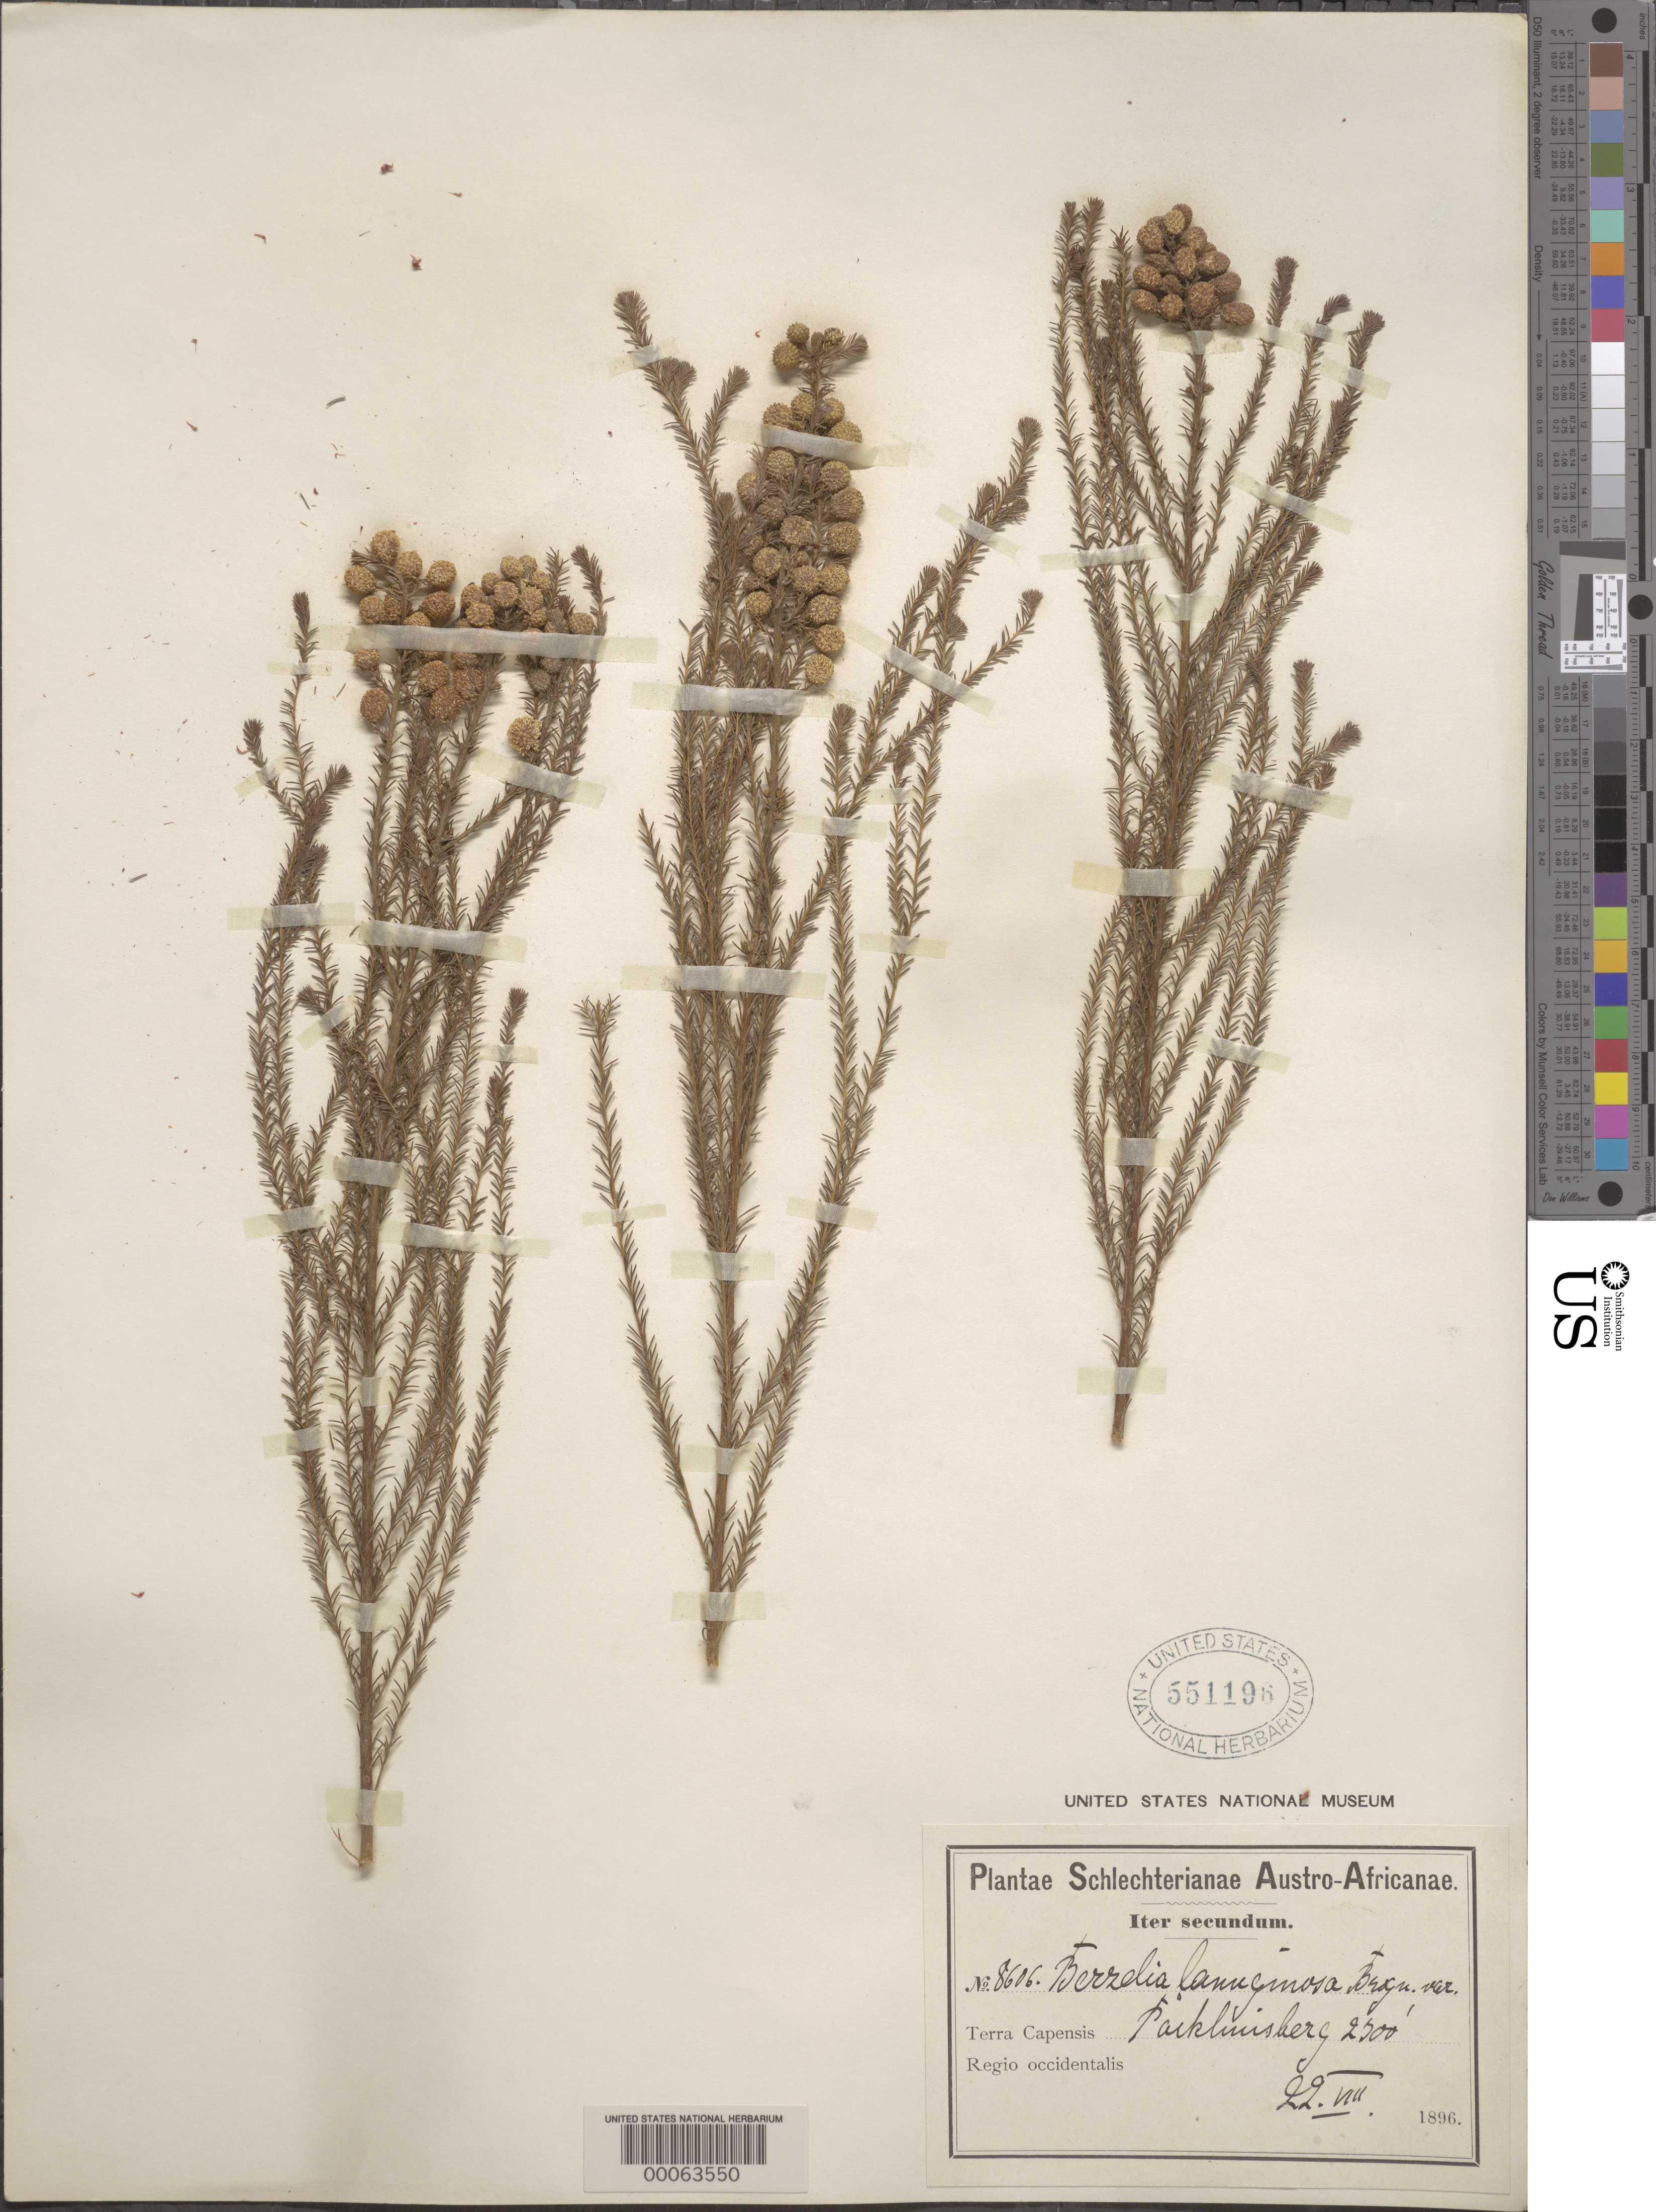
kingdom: Plantae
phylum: Tracheophyta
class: Magnoliopsida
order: Bruniales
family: Bruniaceae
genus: Berzelia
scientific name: Berzelia lanuginosa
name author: (L.) Brongn.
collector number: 8606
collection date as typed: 22 Aug 1896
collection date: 1896-08-22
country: Panama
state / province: Chiriquí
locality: Around San Felix.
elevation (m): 762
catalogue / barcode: US 551196